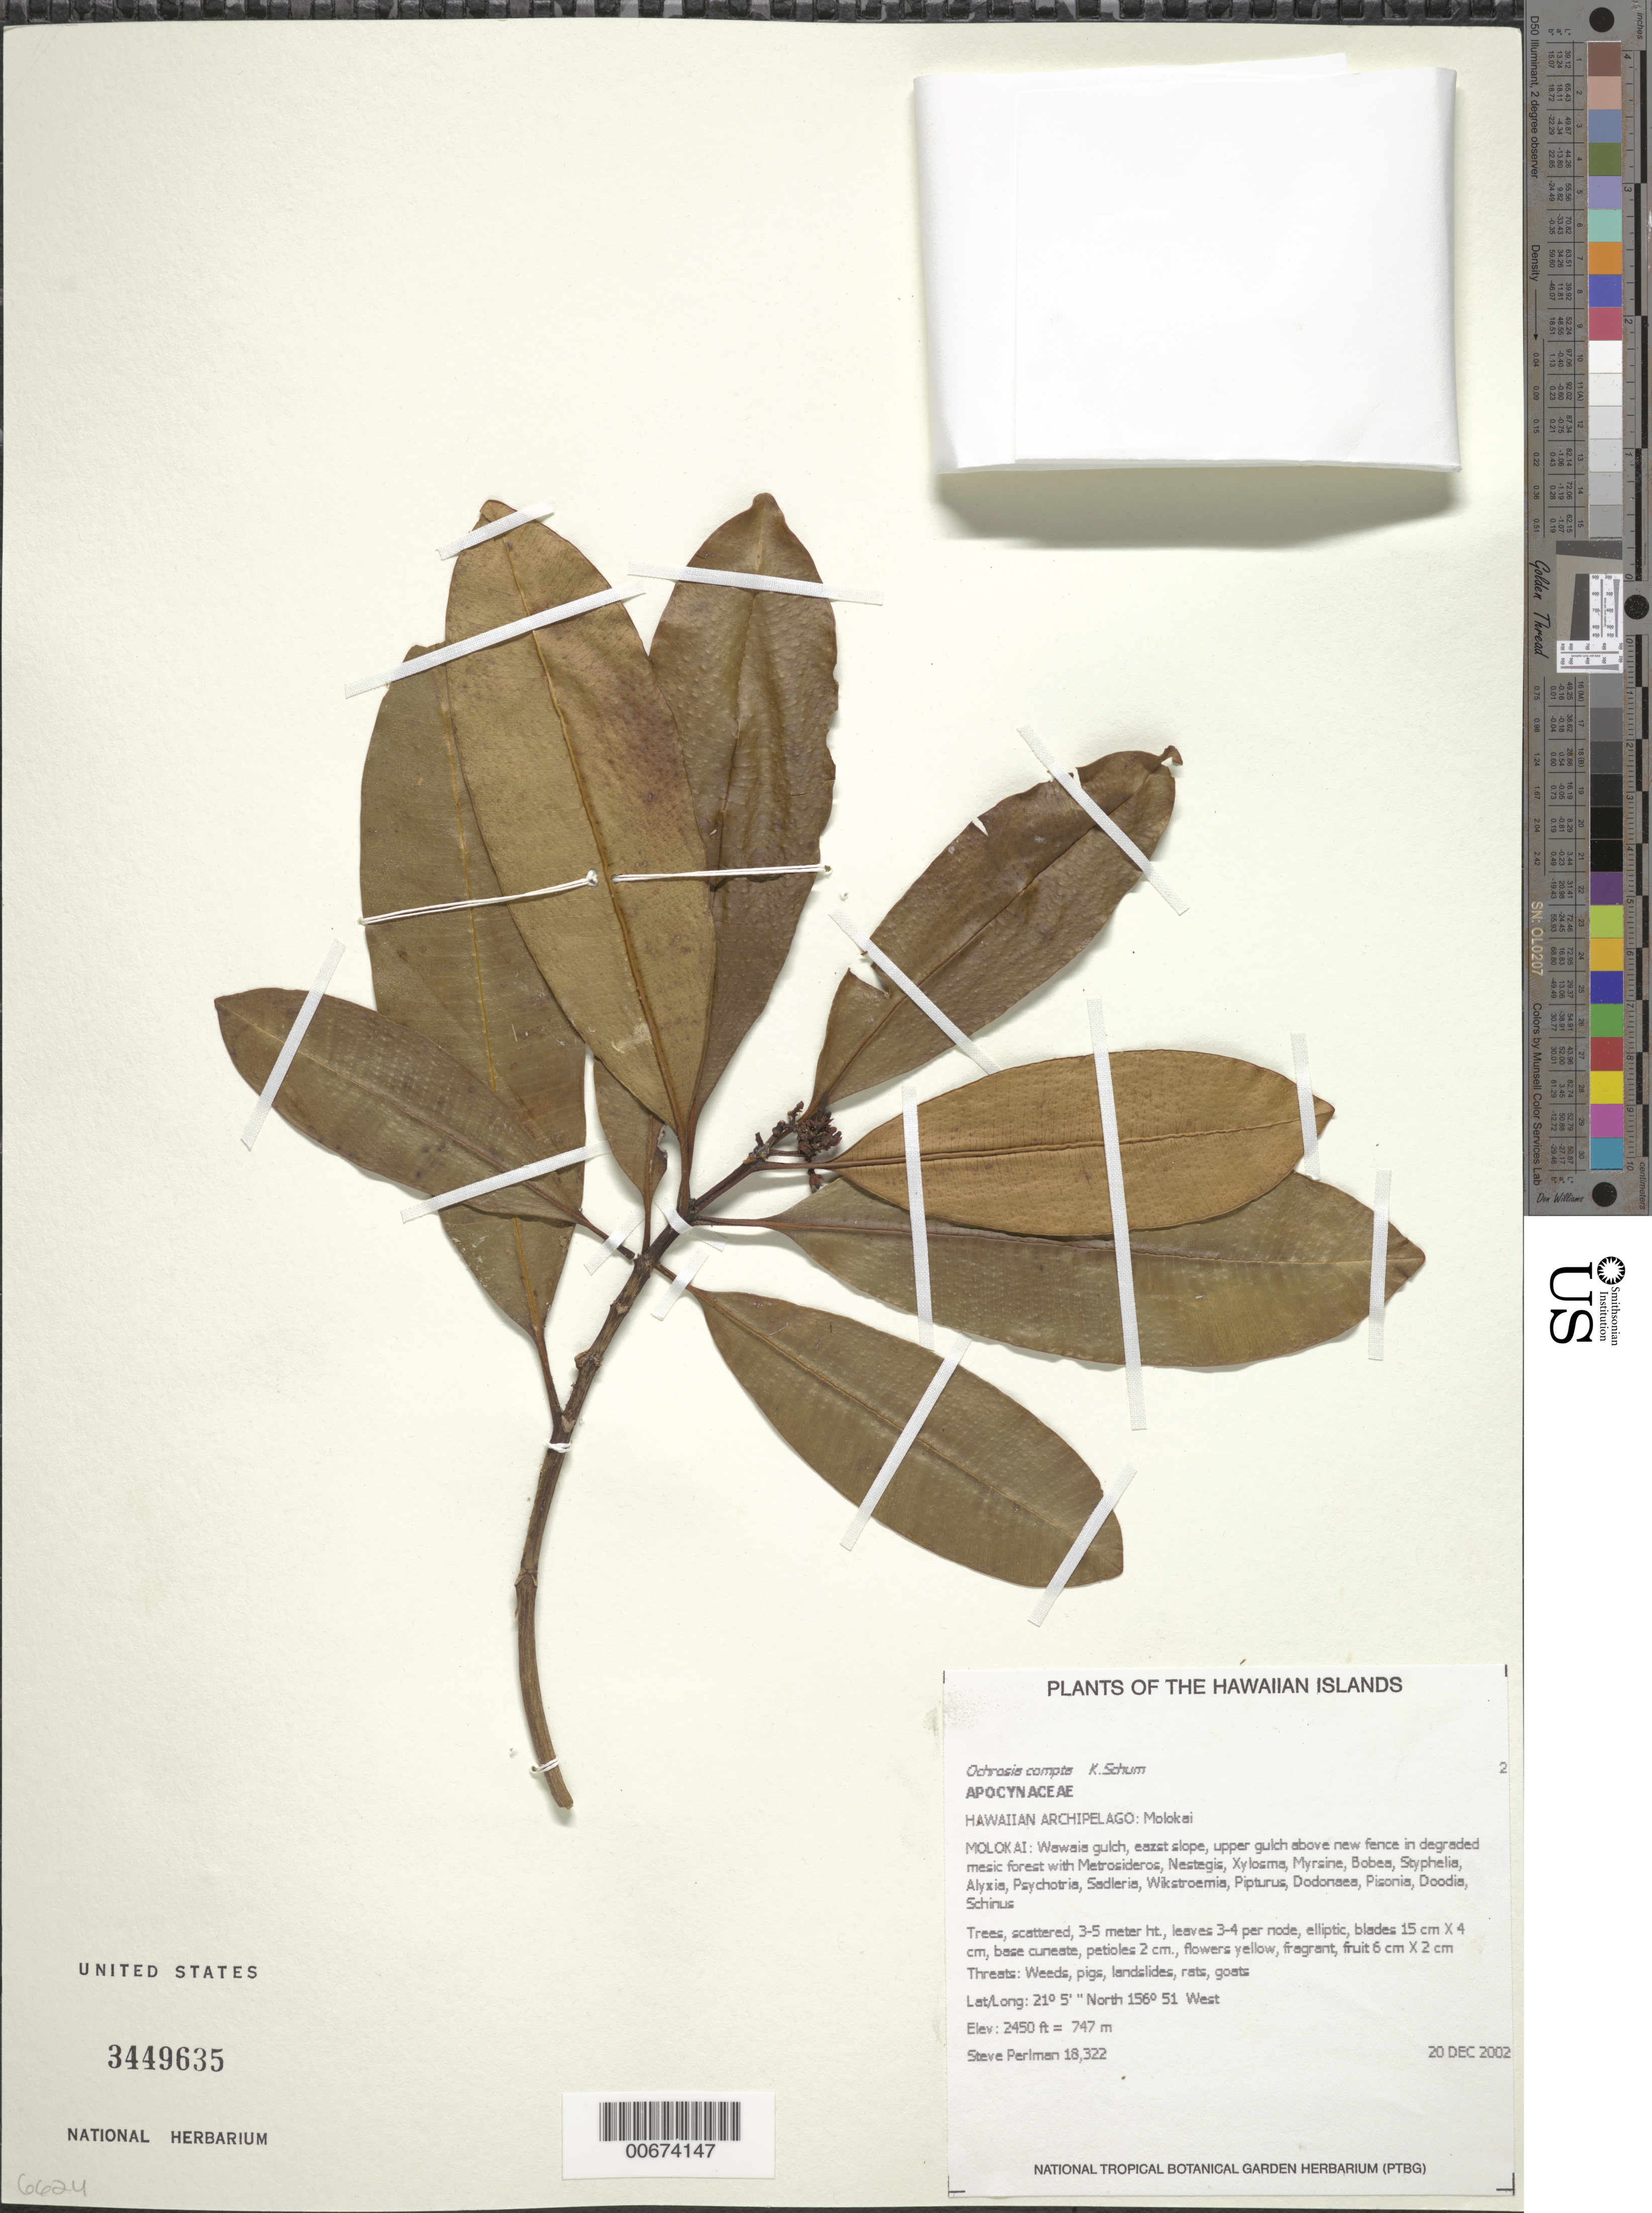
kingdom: Plantae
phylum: Tracheophyta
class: Magnoliopsida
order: Gentianales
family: Apocynaceae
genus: Ochrosia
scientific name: Ochrosia compta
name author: K. Schum.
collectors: S. P. Perlman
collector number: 18322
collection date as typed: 20 Dec 2002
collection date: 2002-12-20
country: United States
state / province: Hawaii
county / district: Maui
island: Moloka'i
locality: Wawai gulch, east slope, under gulch above new fence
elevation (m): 747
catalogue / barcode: US 3449635